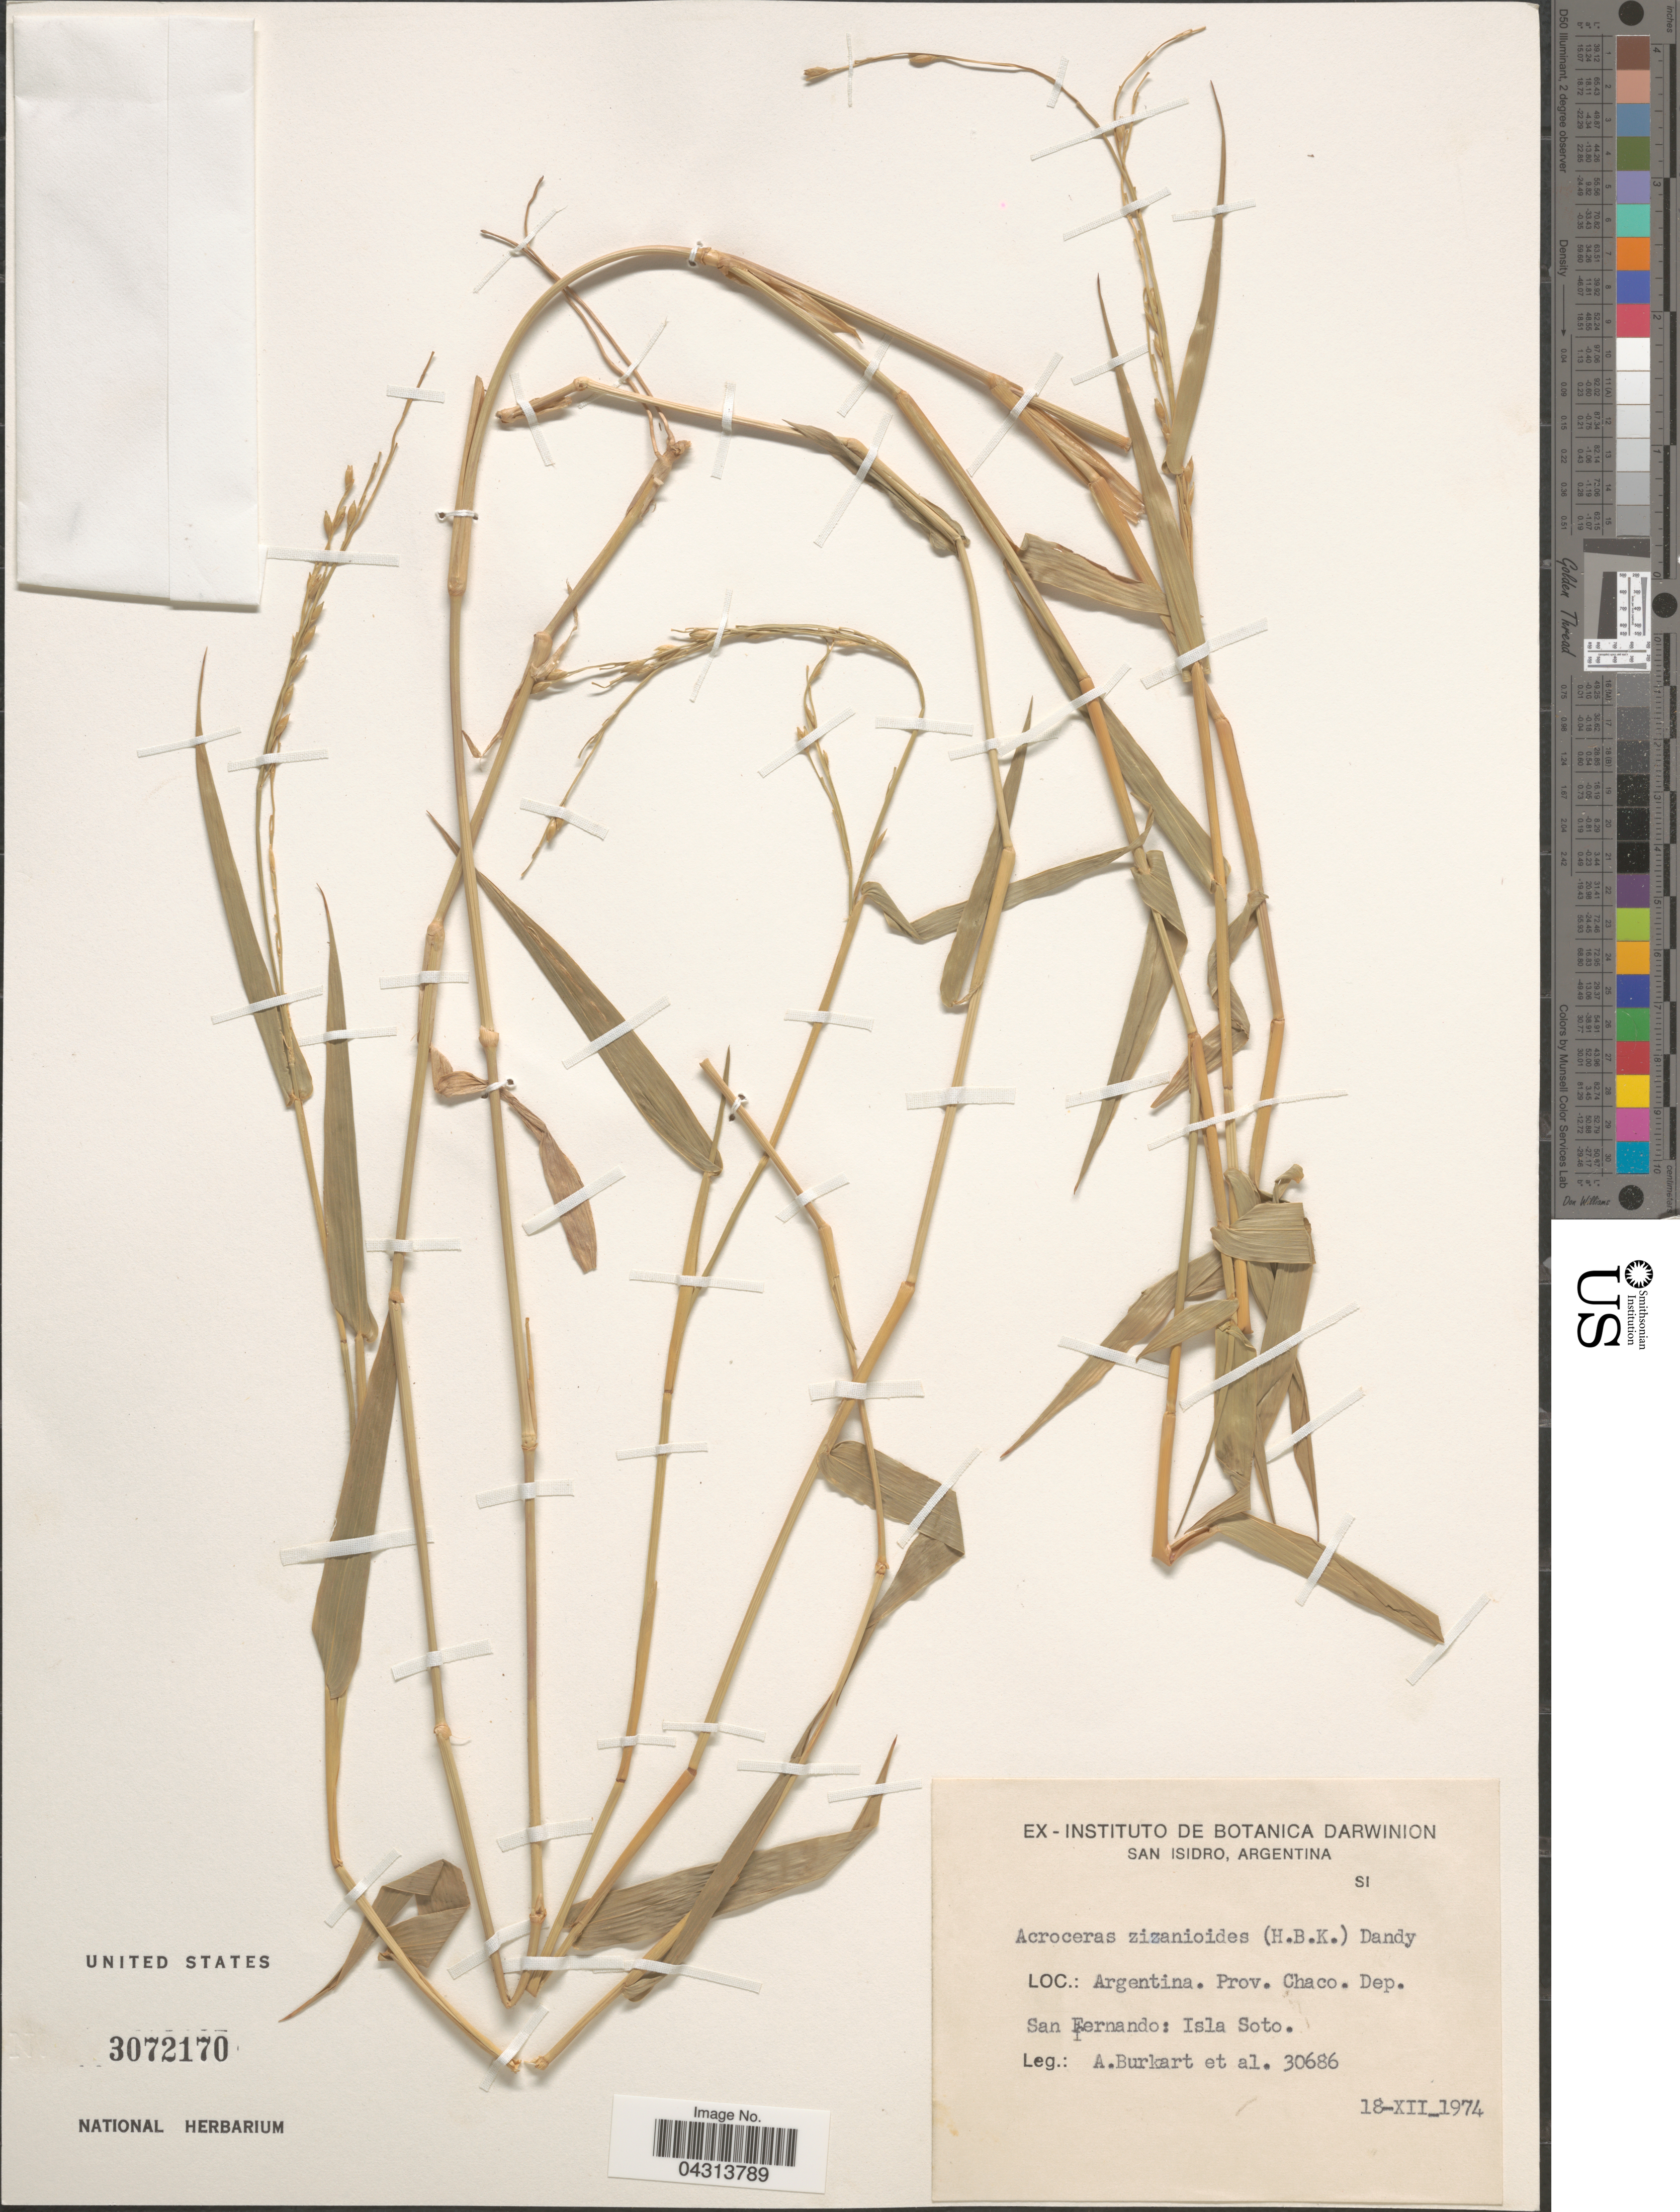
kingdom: Plantae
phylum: Tracheophyta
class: Liliopsida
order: Poales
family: Poaceae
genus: Acroceras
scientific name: Acroceras zizanioides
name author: (Kunth) Dandy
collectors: A. E. Burkart & et al.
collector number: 30686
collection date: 1974-12-18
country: Argentina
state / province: Chaco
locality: Dep. San Fernando: Isla Soto.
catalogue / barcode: US 3072170